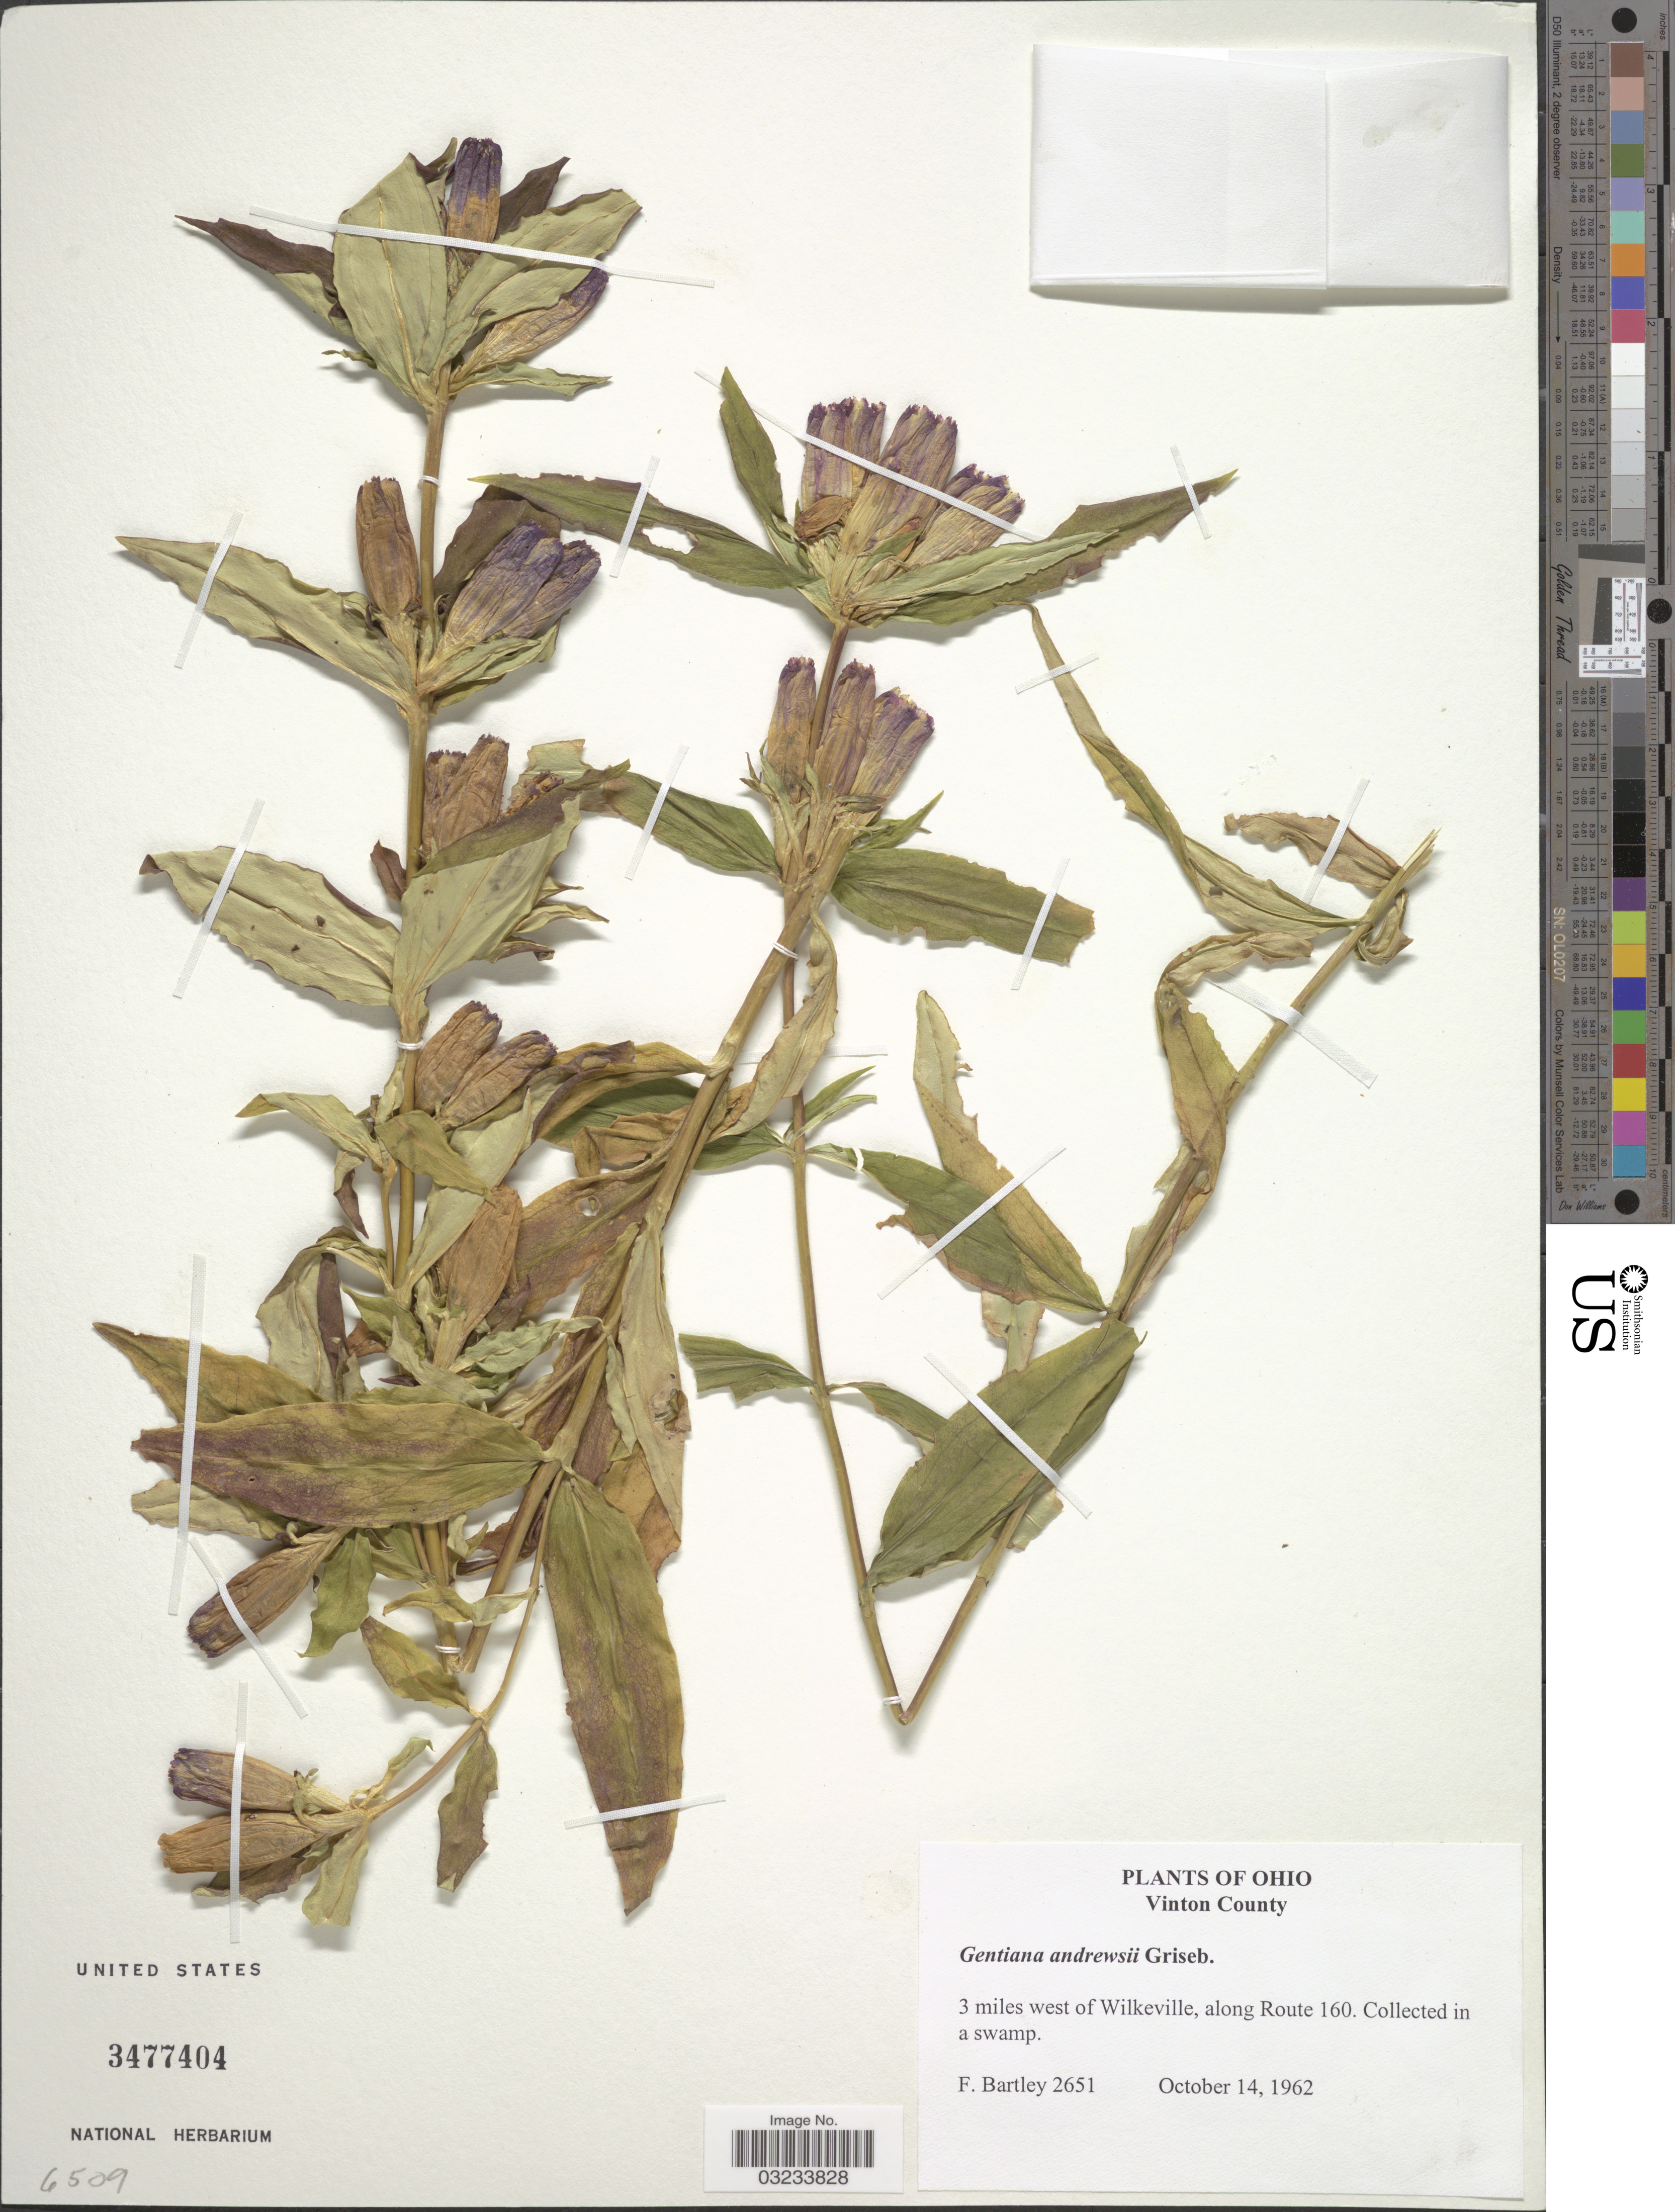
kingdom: Plantae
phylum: Tracheophyta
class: Magnoliopsida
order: Gentianales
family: Gentianaceae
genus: Gentiana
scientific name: Gentiana andrewsii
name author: Griseb.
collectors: F. Bartley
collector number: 2651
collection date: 1962-10-14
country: United States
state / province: Ohio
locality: Vinton County. 3 miles west of Wilkeville, along Route 160.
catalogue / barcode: US 3477404